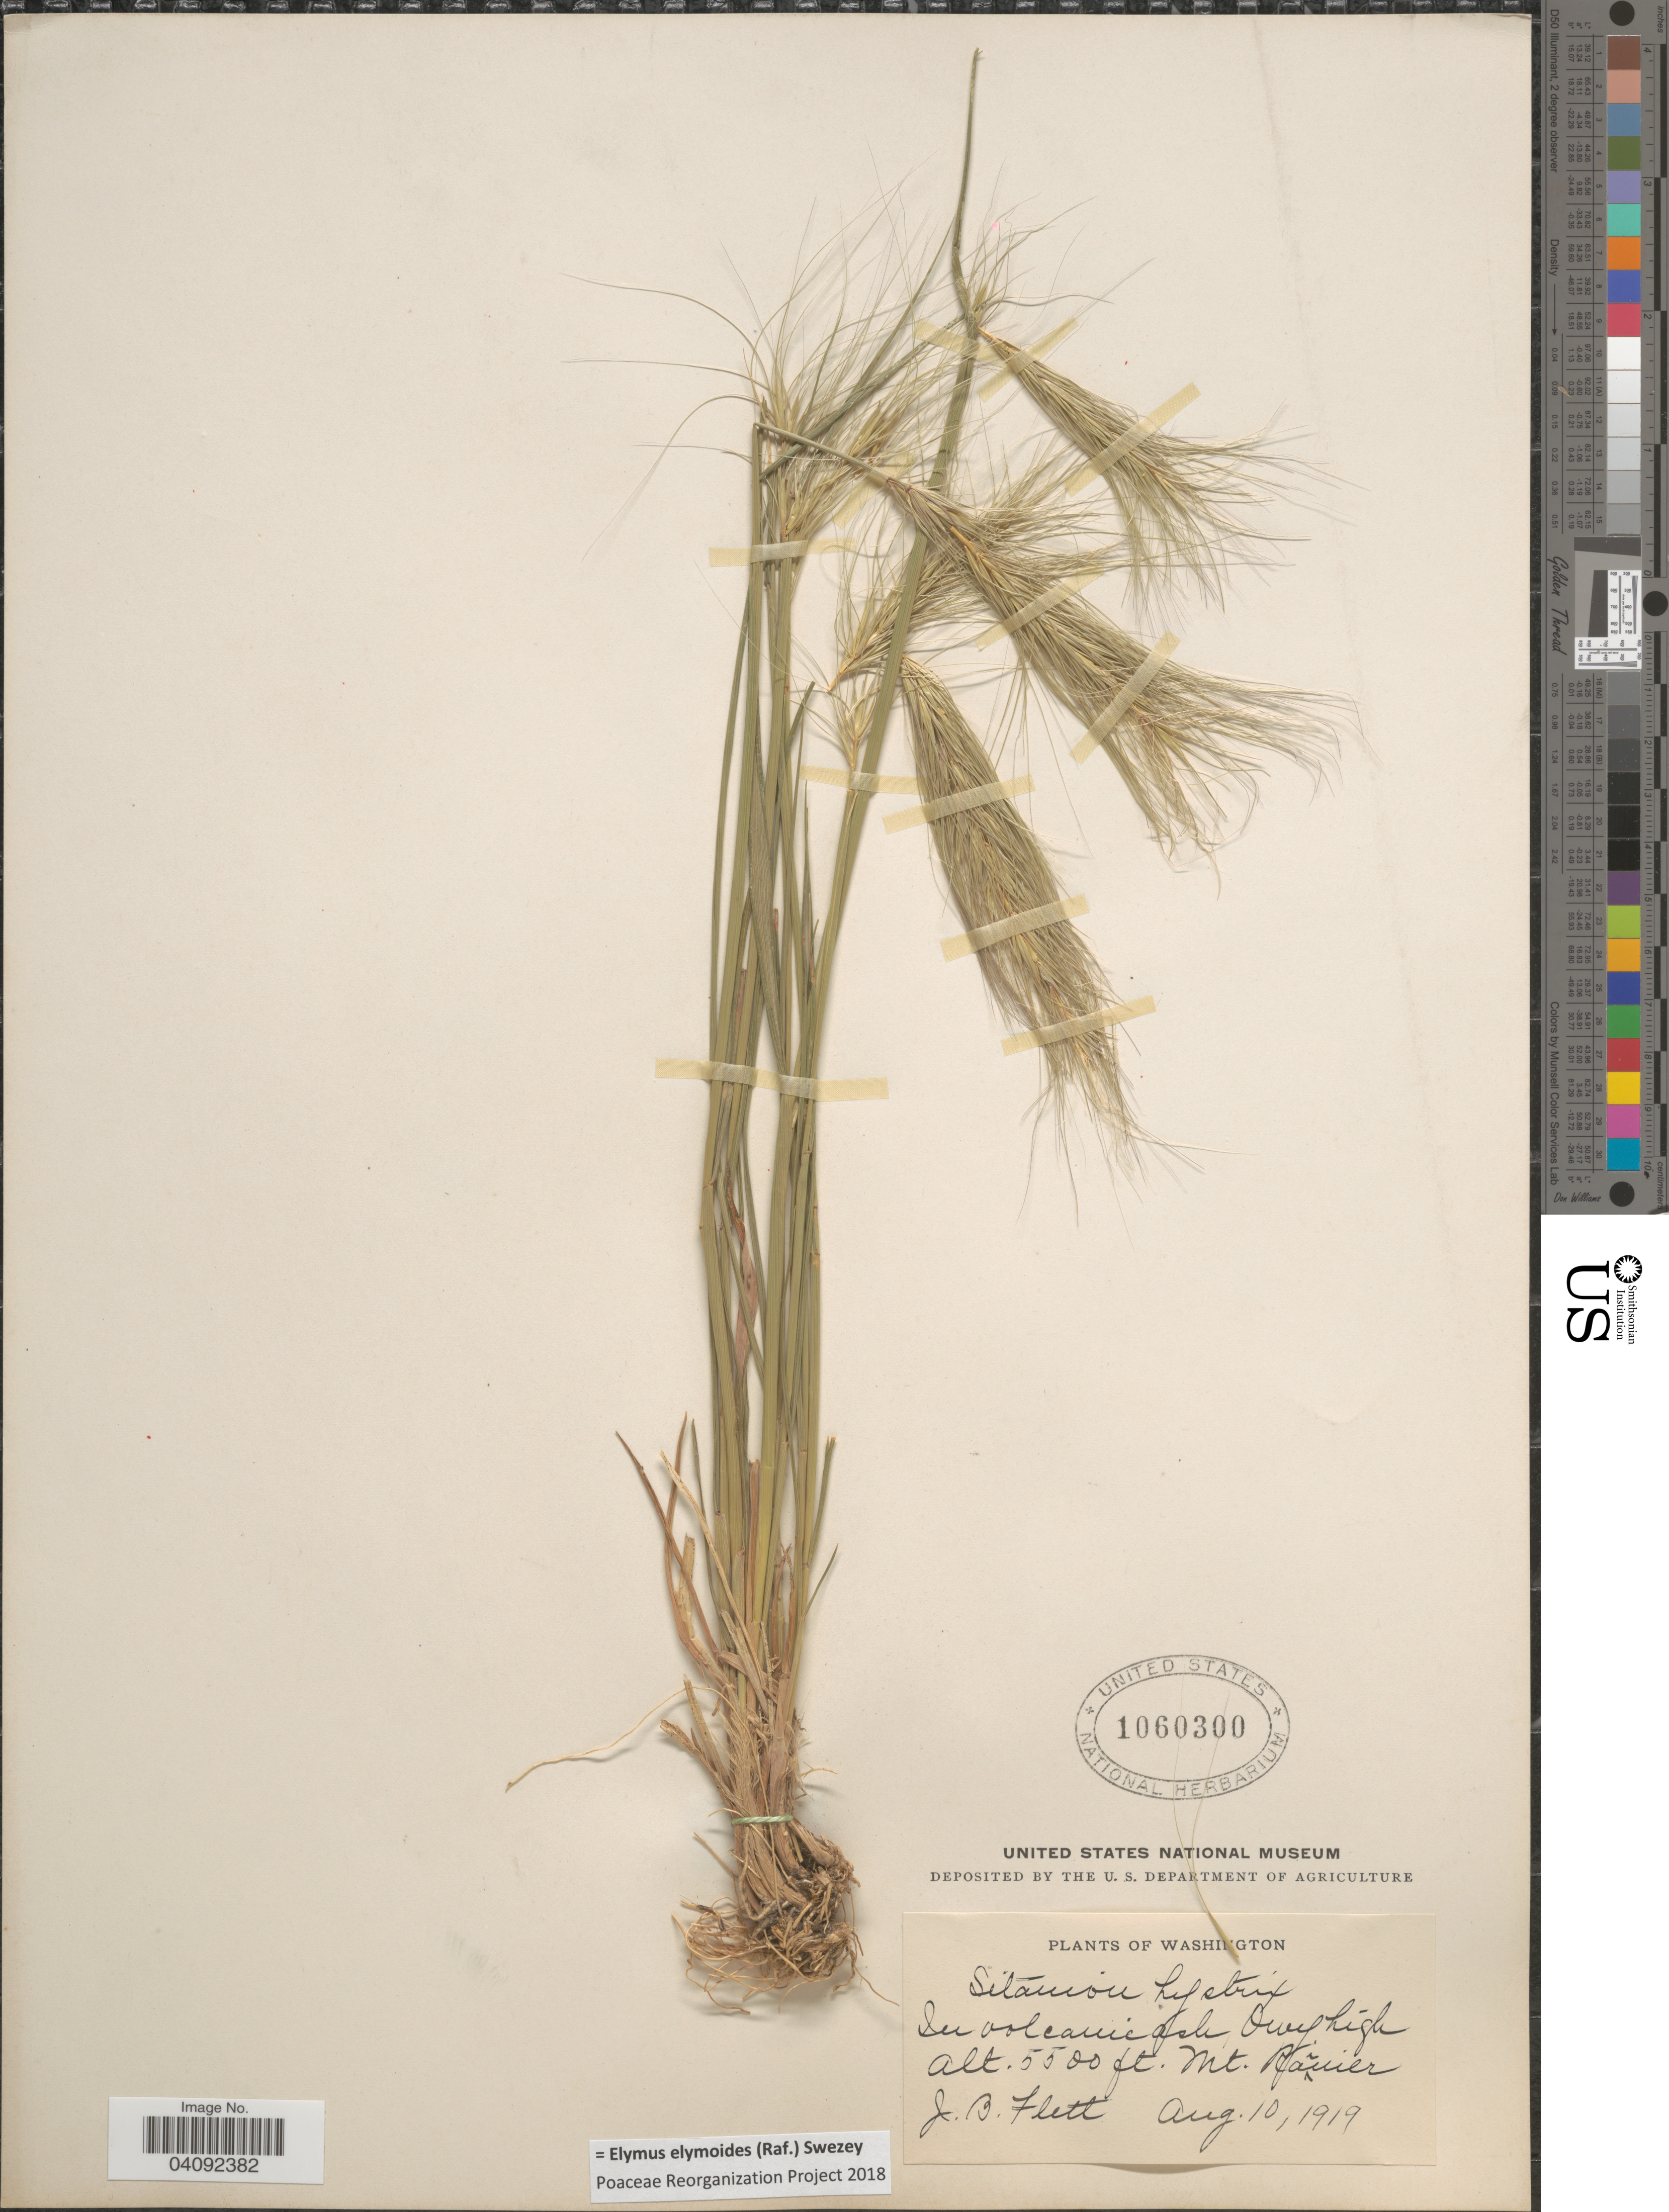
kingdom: Plantae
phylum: Tracheophyta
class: Liliopsida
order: Poales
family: Poaceae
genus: Elymus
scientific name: Elymus elymoides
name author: (Raf.) Swezey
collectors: J. Flett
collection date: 1919-08-10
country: United States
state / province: Washington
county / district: Pierce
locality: In volcanic ash Owyhigh. Mt. Rainier.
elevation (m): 1676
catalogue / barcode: US 1060300